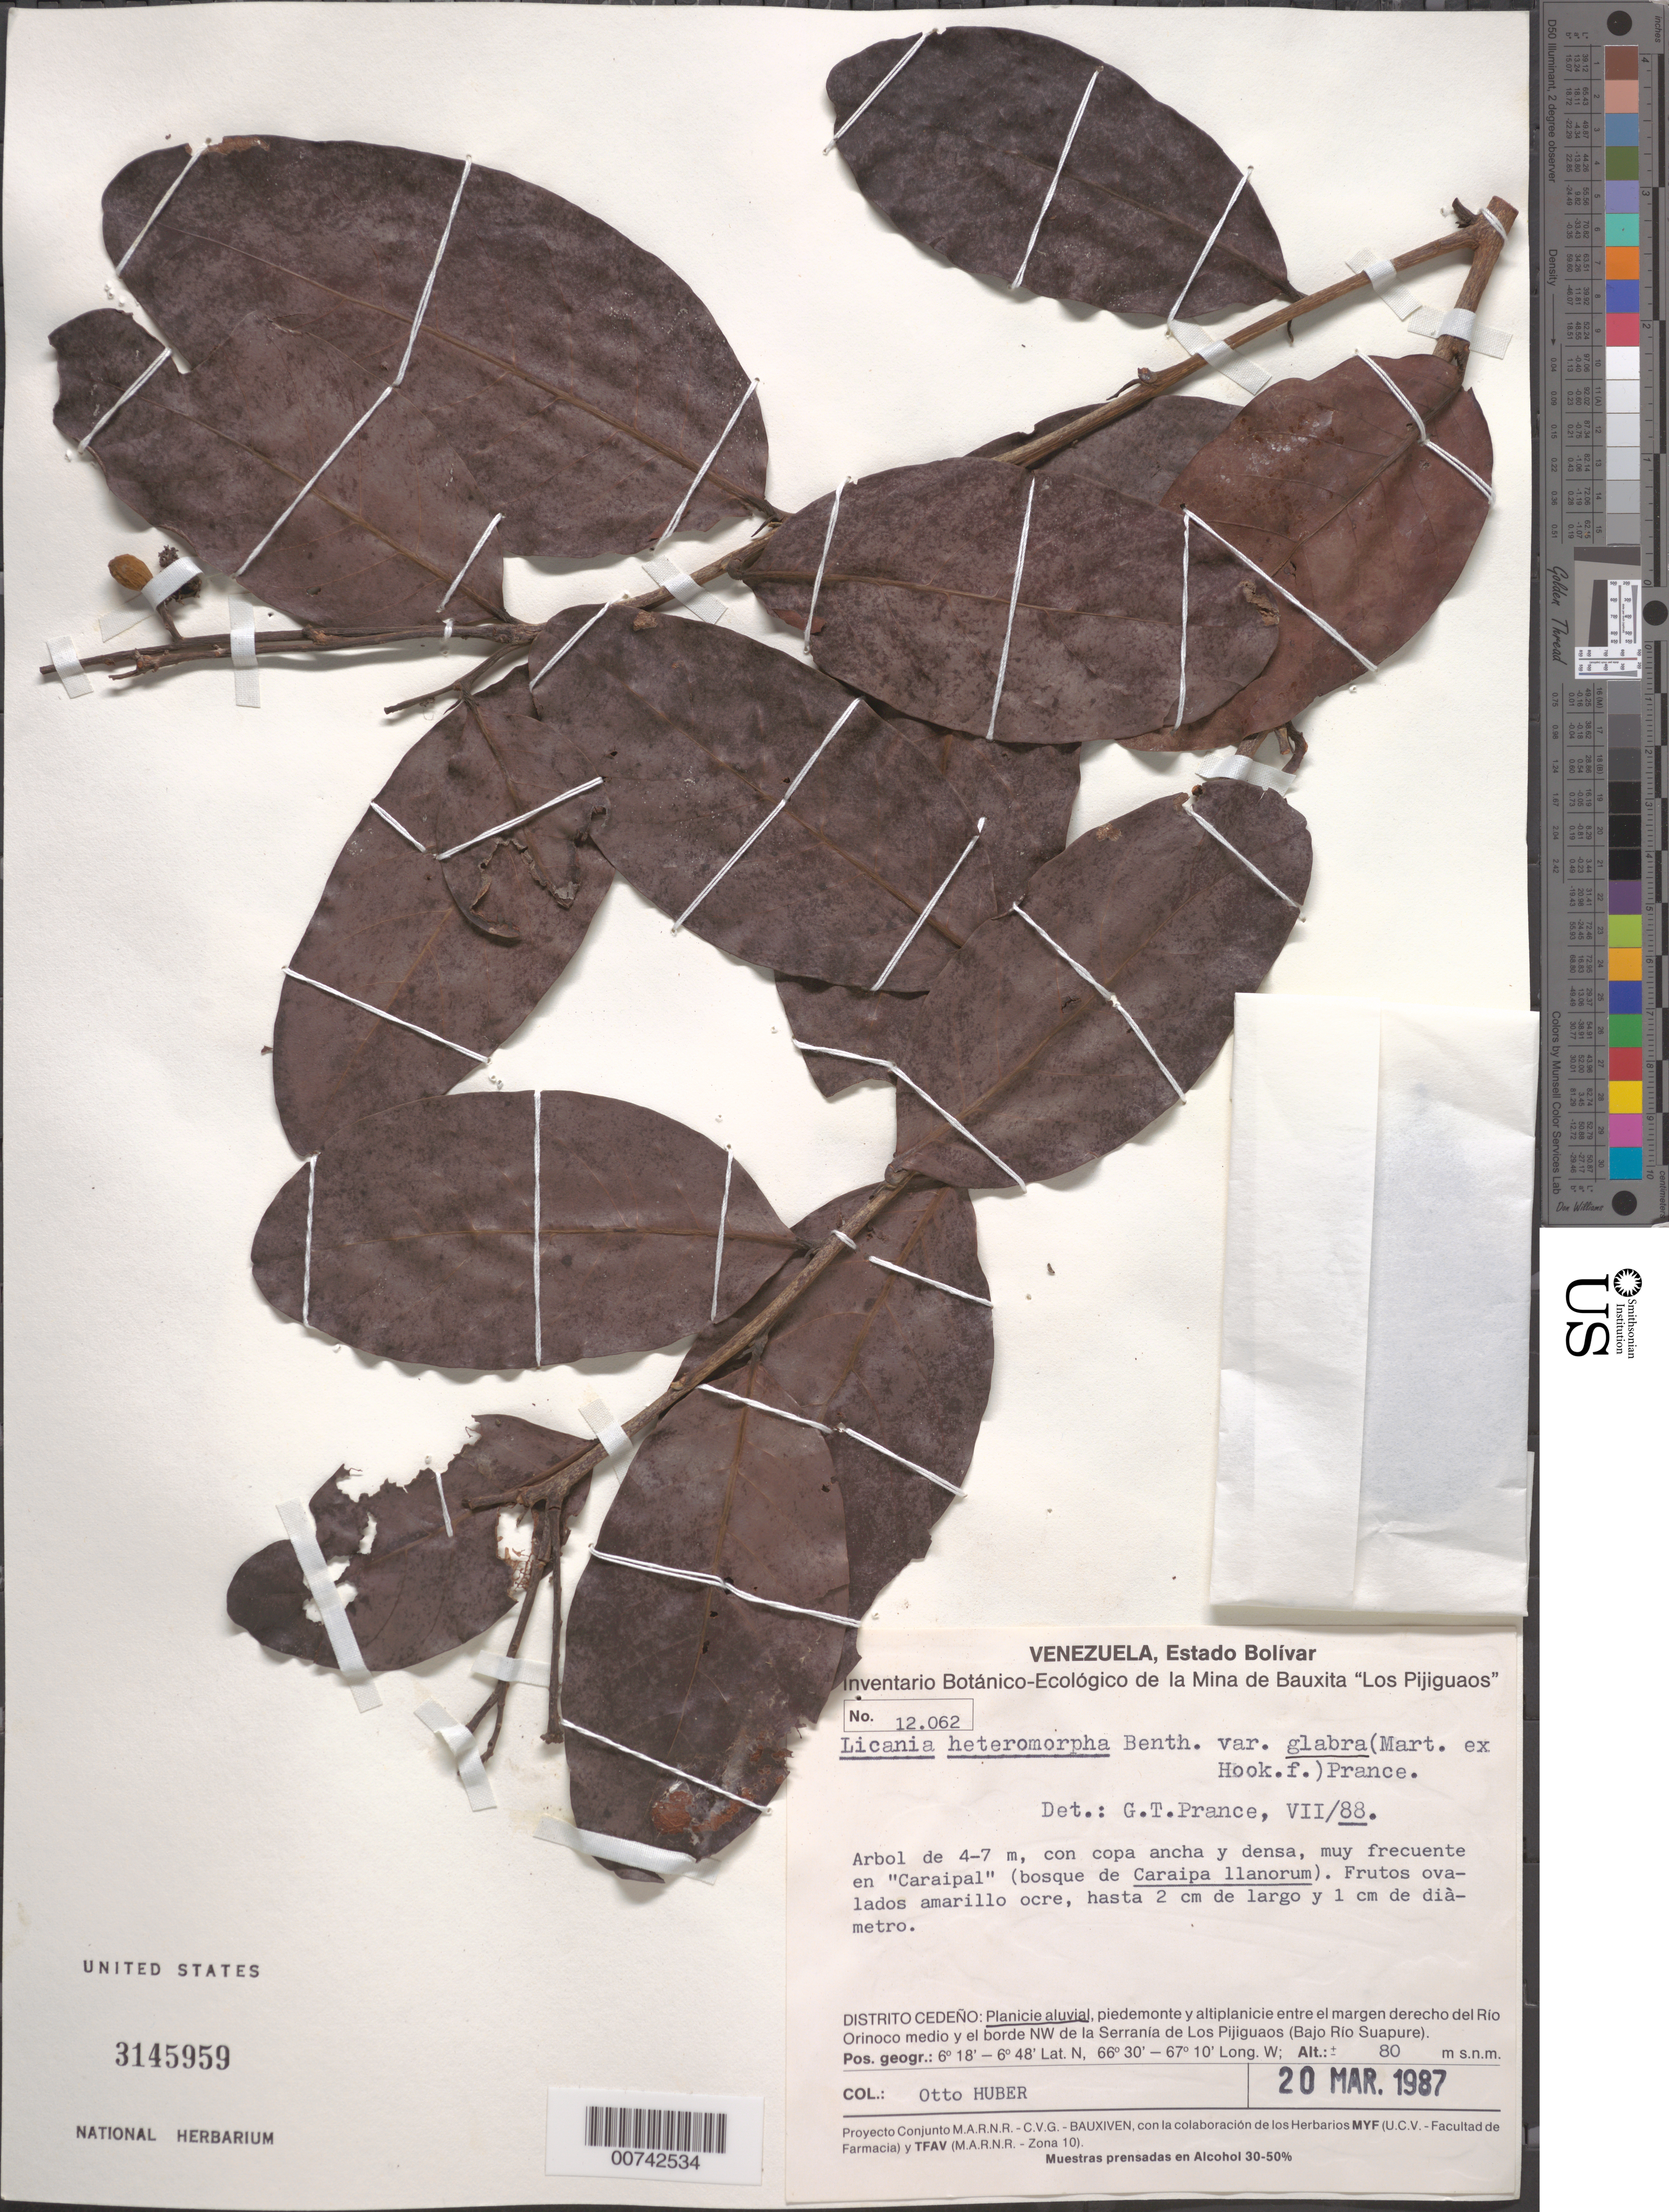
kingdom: Plantae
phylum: Tracheophyta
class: Magnoliopsida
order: Malpighiales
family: Chrysobalanaceae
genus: Hymenopus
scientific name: Hymenopus heteromorphus var. glabrus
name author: (Mart. ex Hook. f.) Sothers & Prance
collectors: O. Huber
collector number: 12062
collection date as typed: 20-Mar-87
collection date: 1987-03-20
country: Venezuela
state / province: Bolívar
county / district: Cedeño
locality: Río Orinoco medio y el borde NW de la Serrania de Los Pijiguaos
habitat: Planicie aluvial, piedemonte ya altiplanicie, en "Caraipal" (bosque de Caraipa llanorum)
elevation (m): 80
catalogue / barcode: US 3145959